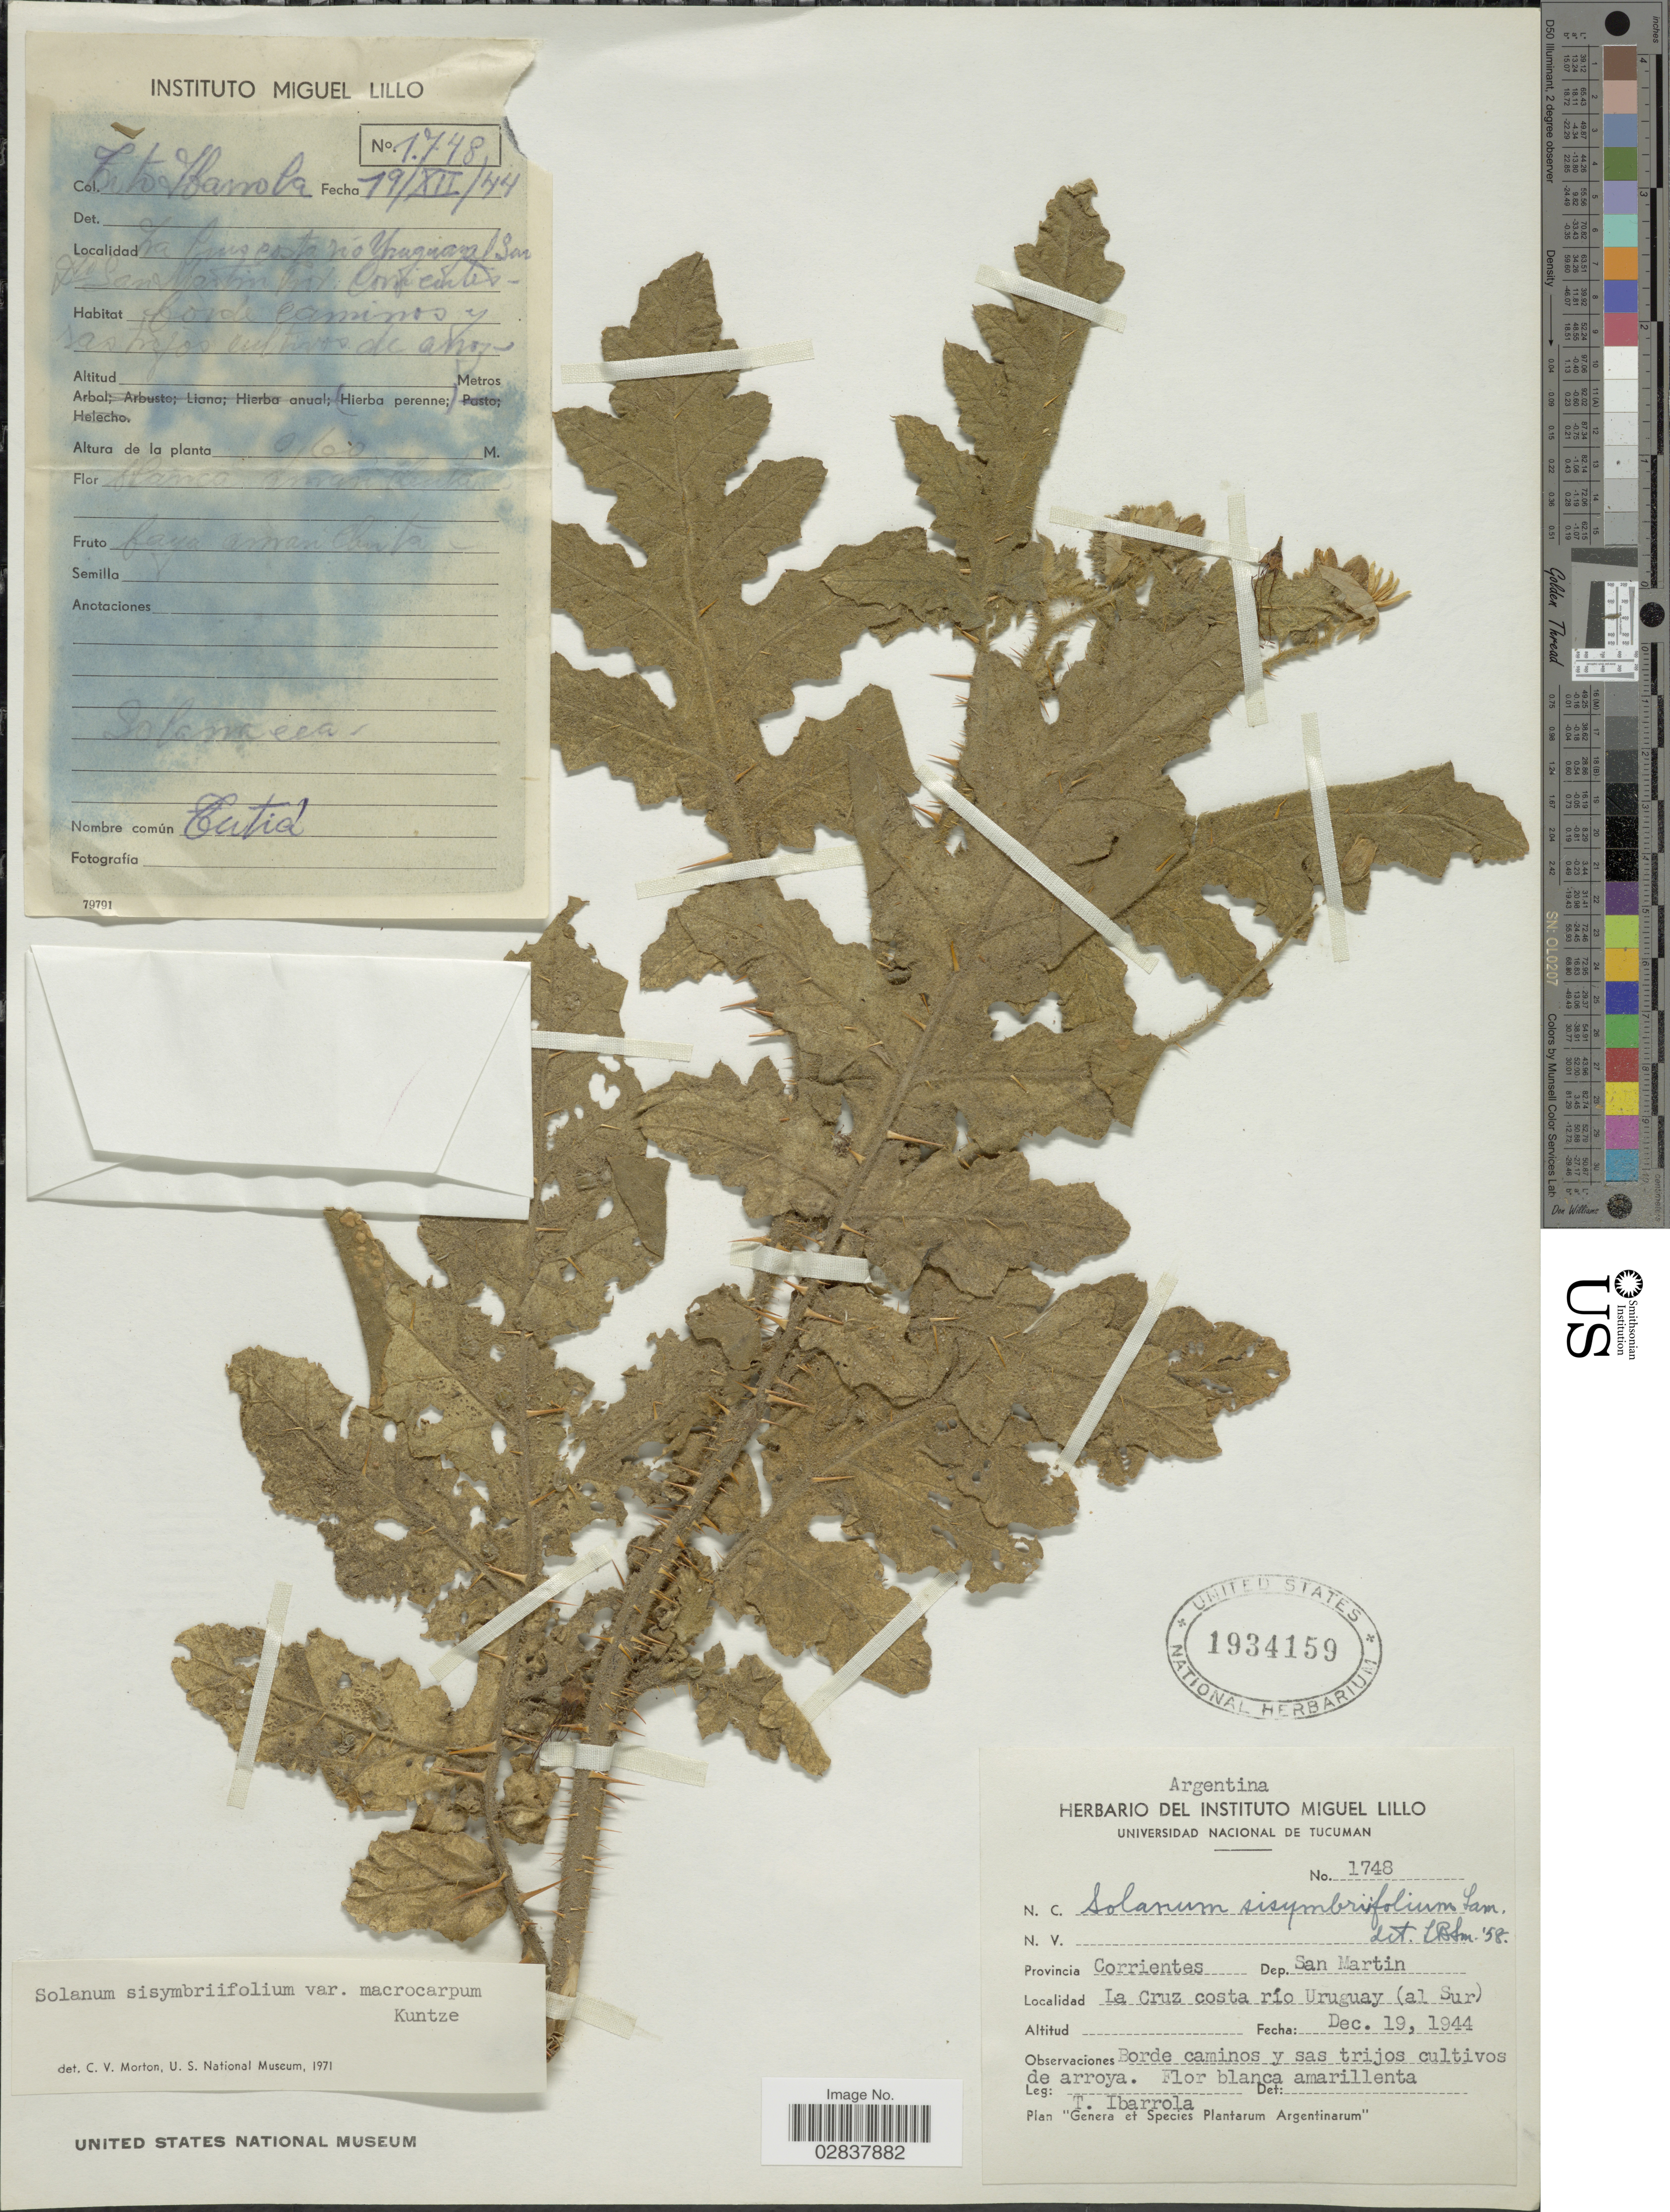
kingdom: Plantae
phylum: Tracheophyta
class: Magnoliopsida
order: Solanales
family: Solanaceae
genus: Solanum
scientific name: Solanum sisymbriifolium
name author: Lam.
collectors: T. Ibarrola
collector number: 1748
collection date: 1944-12-19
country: Argentina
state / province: Corrientes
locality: Dep. San Martin, La Cruz costa río Uruguay (al Sur)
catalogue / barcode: US 1934159